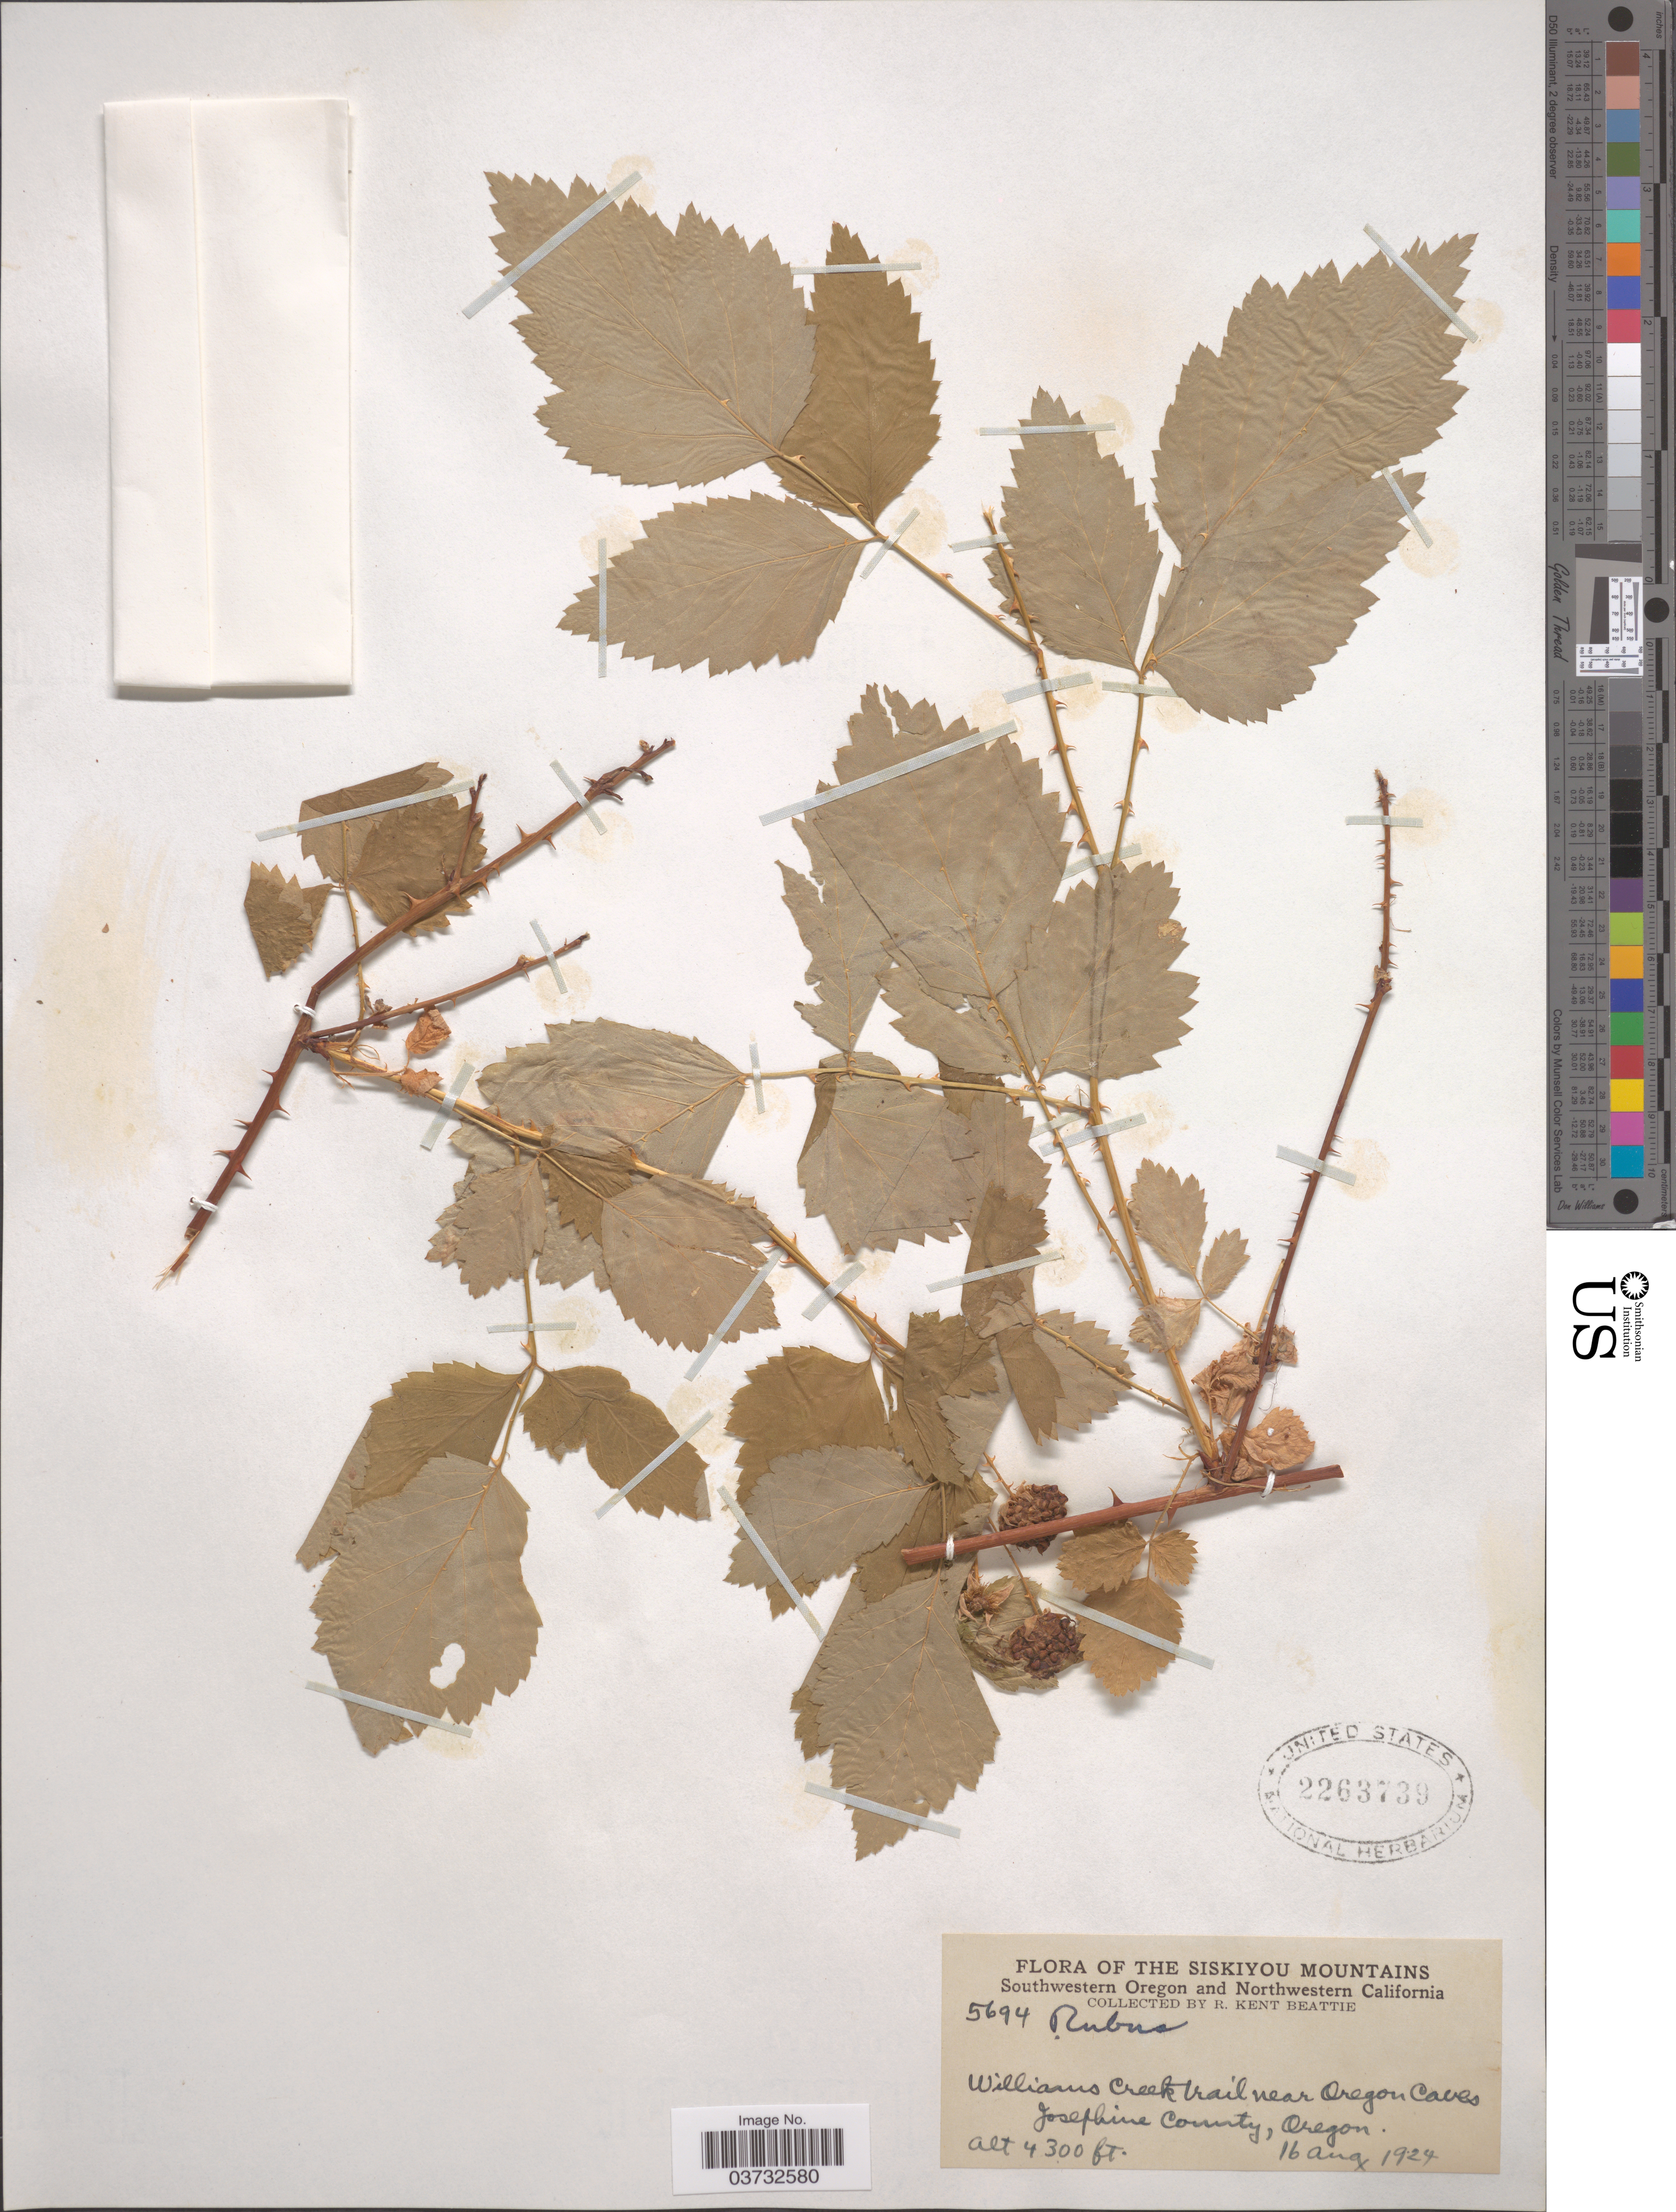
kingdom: Plantae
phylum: Tracheophyta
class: Magnoliopsida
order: Rosales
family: Rosaceae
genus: Rubus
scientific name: Rubus sp.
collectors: R. K. Beattie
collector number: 5694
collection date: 1924-08-16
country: United States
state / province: Oregon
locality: Siskiyou Mountains. Southwestern Oregon. Williams Creek trail near Oregon Caves. Josephine County.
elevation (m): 1311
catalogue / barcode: US 2263739